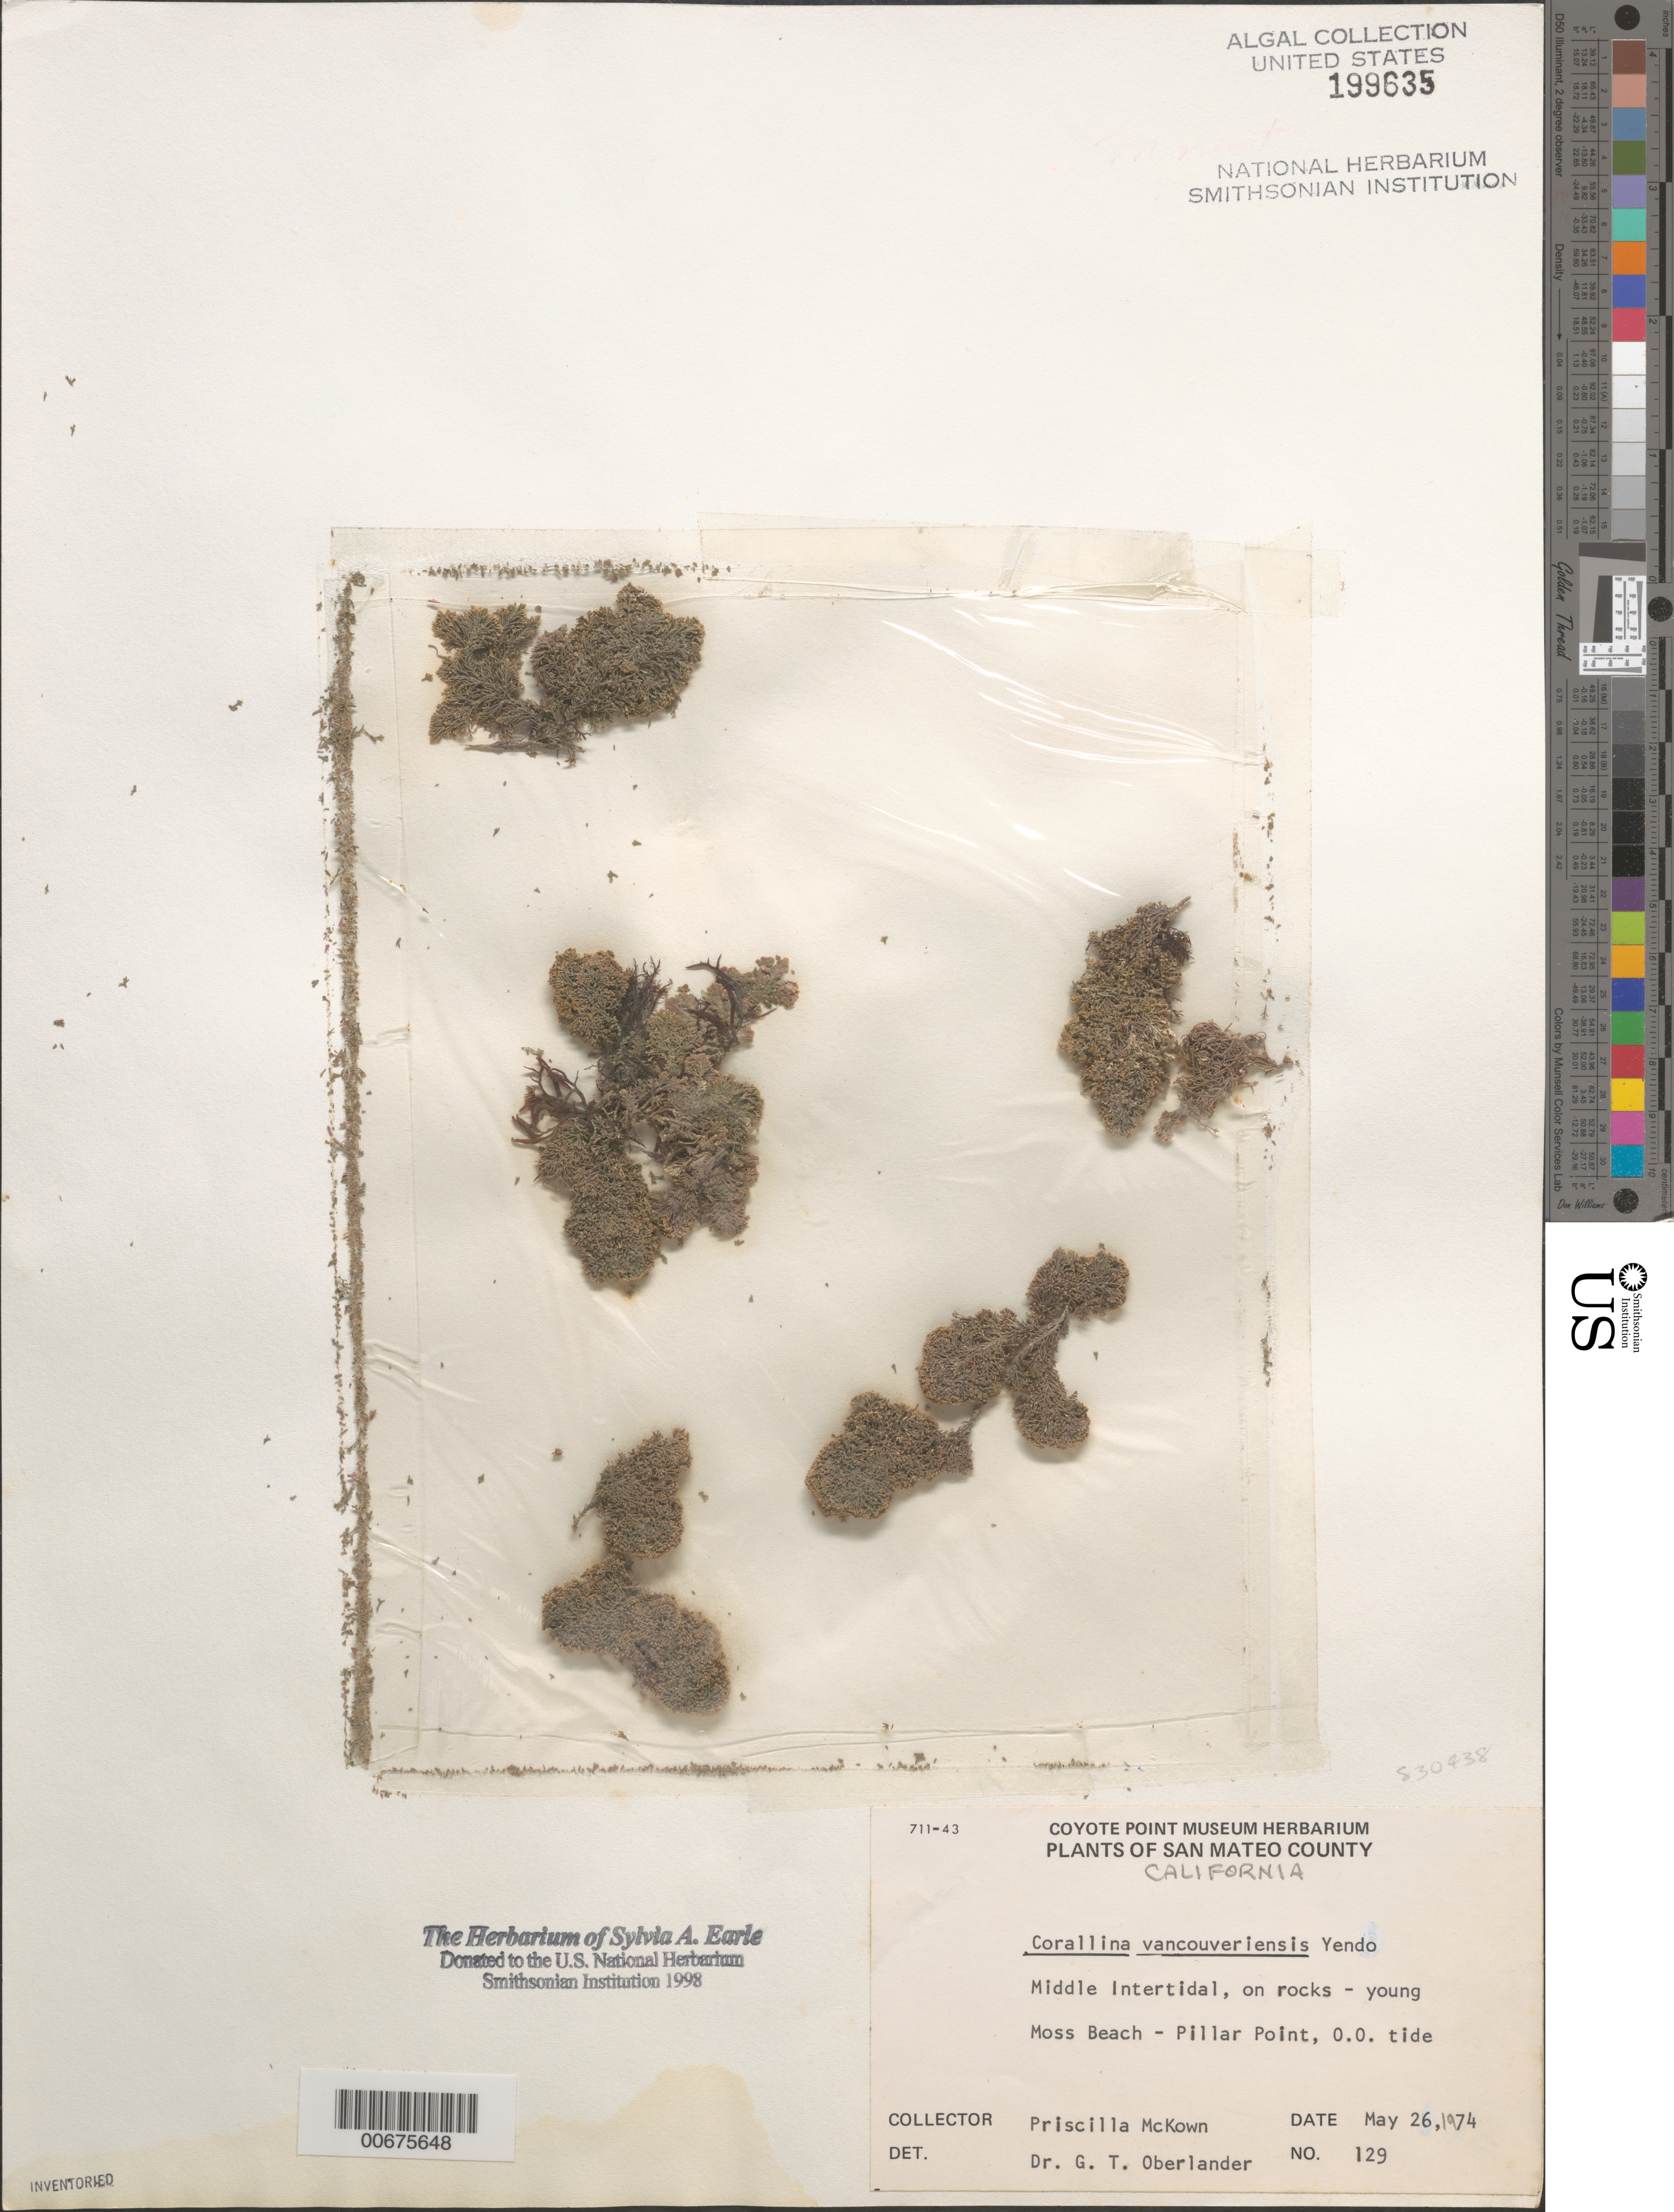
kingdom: Plantae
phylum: Rhodophyta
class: Florideophyceae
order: Corallinales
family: Corallinaceae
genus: Corallina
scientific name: Corallina vancouveriensis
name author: Yendo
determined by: Oberlander, G. T.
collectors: P. McKown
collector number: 129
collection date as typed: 26 May 1974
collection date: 1974-05-26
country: United States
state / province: California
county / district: San Mateo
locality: Moss Beach, Pillar Point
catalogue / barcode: US 199635